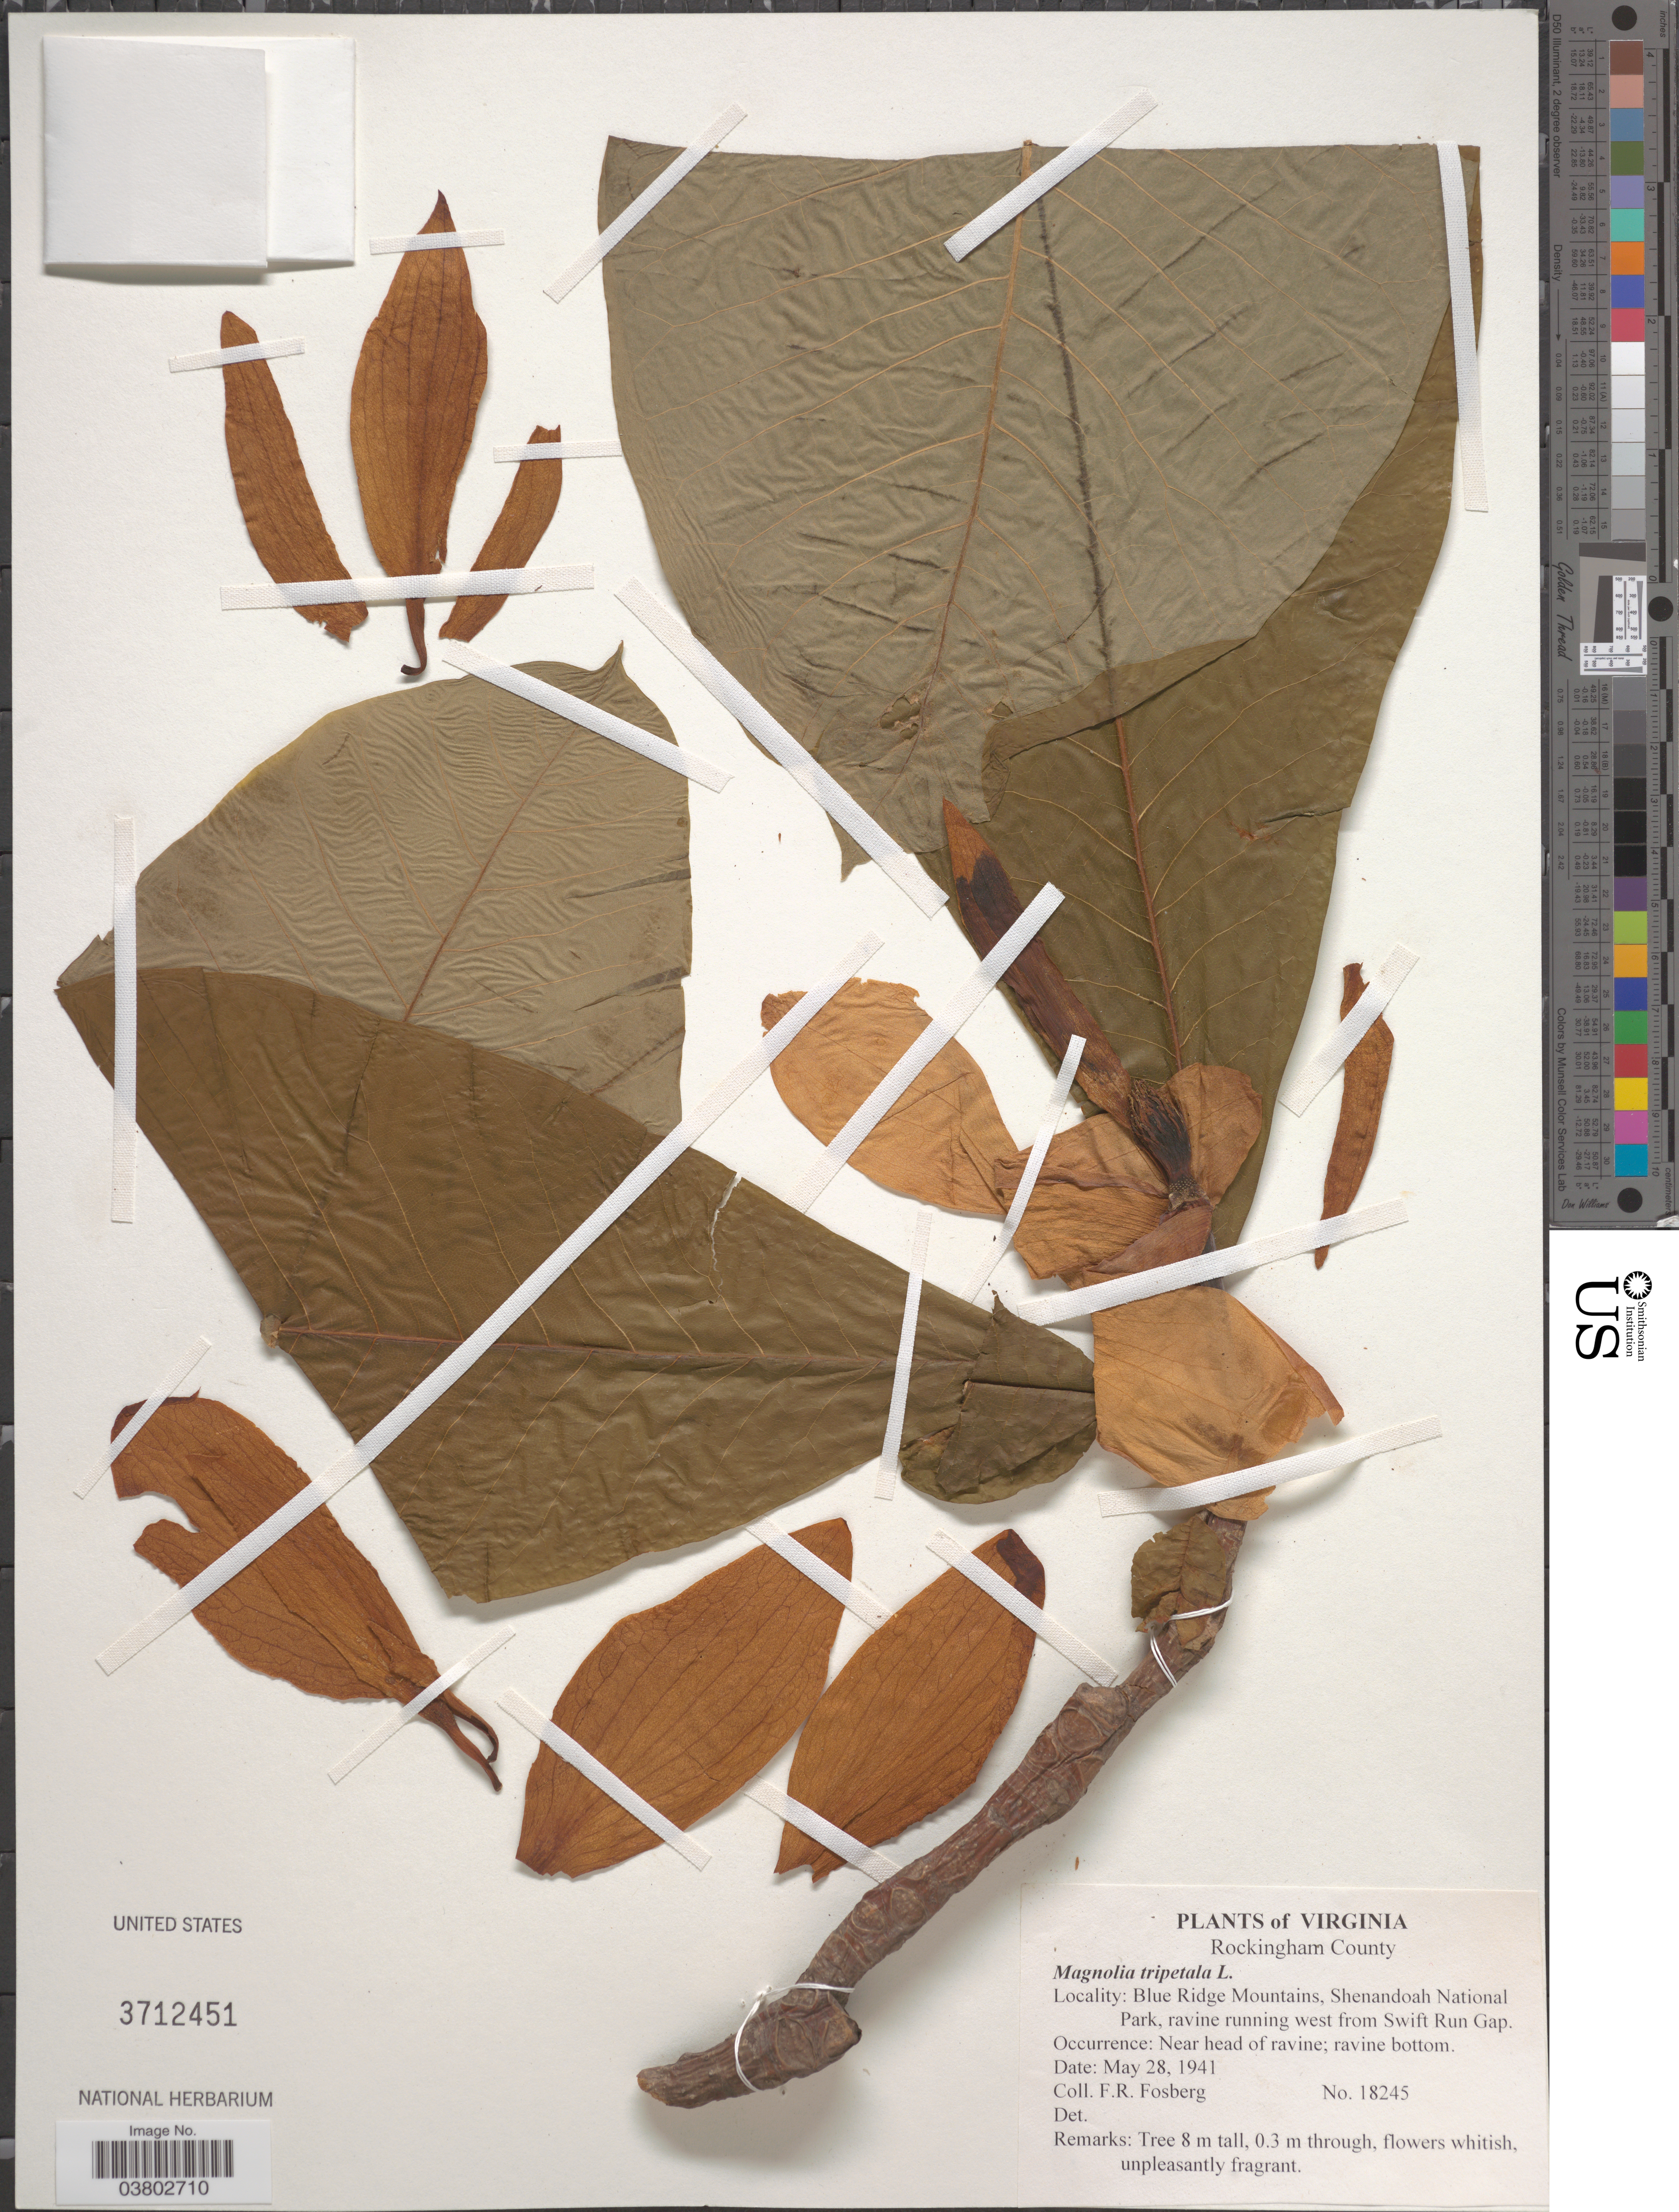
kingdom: Plantae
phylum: Tracheophyta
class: Magnoliopsida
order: Magnoliales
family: Magnoliaceae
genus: Magnolia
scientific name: Magnolia tripetala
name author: L.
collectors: F. R. Fosberg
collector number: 18245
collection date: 1941-05-28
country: United States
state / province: Virginia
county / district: Rockingham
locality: Blue Ridge Mountains, Shenandoah National Park, ravine running west from Swift Run Gap. Near head of ravine.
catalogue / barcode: US 3712451